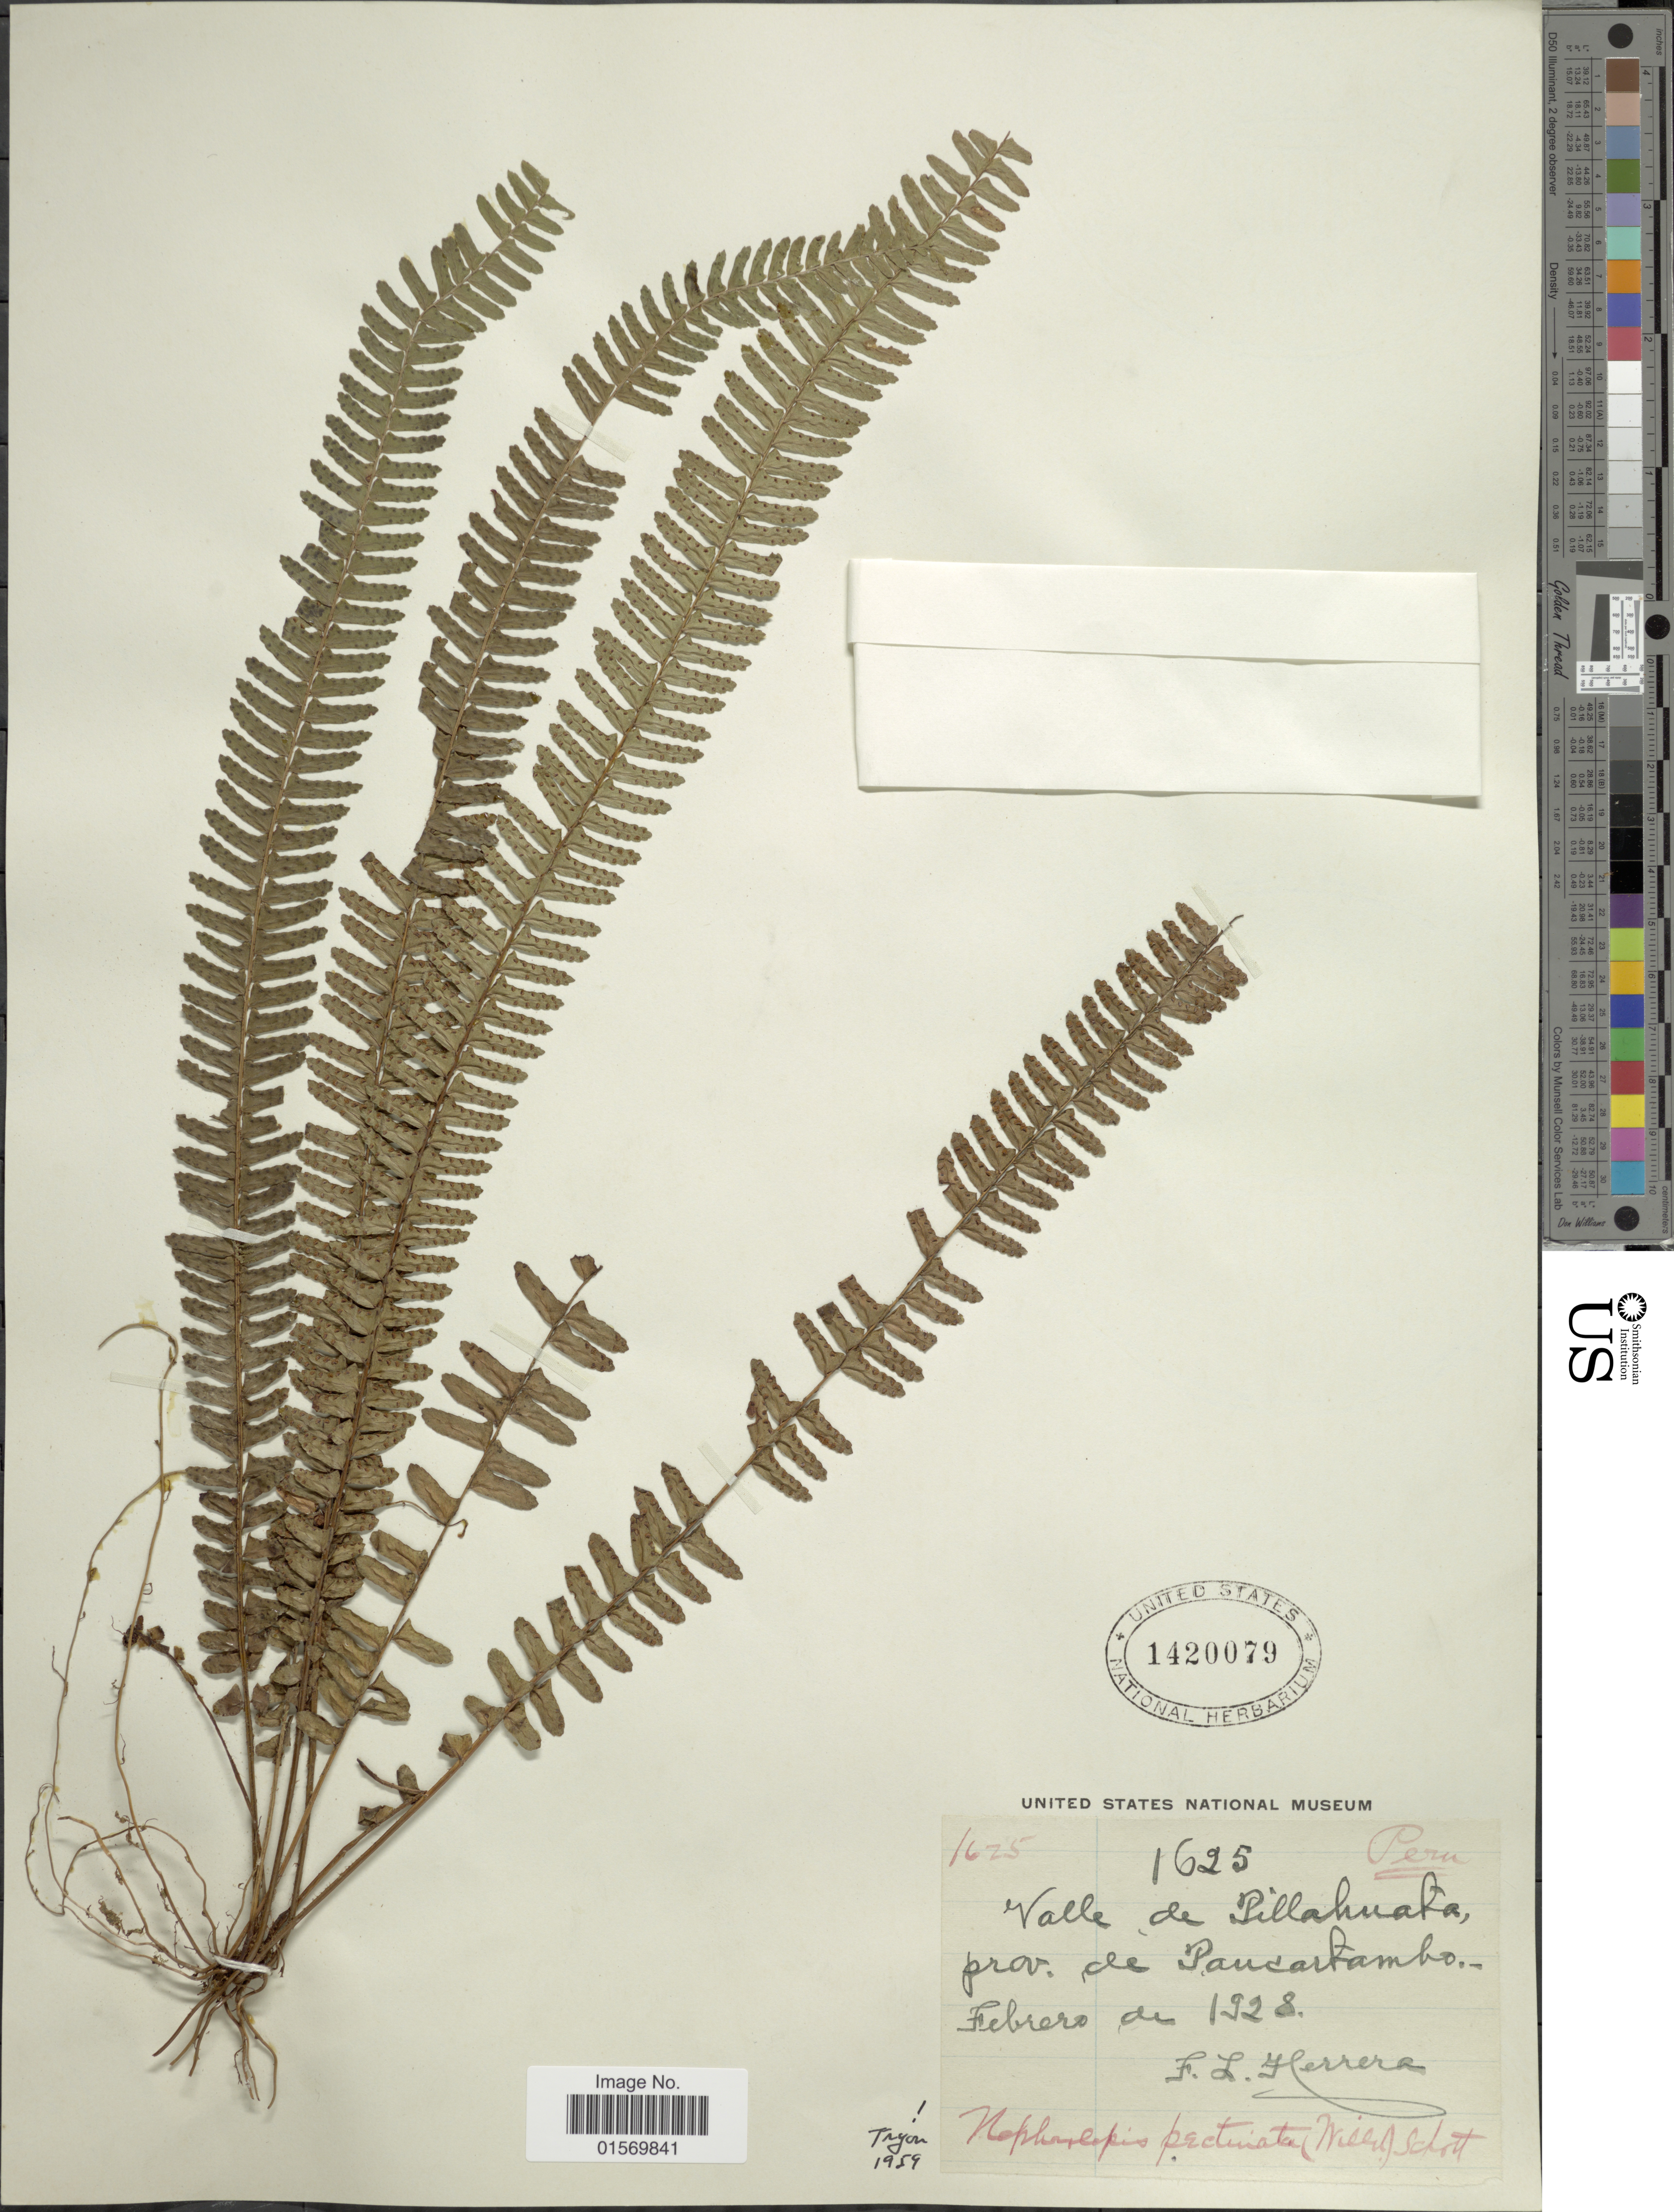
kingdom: Plantae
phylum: Tracheophyta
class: Polypodiopsida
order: Polypodiales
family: Nephrolepidaceae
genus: Nephrolepis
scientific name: Nephrolepis pectinata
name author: (Willd.) Schott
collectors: F. L. Herrera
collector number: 1625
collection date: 1928-02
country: Peru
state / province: Cusco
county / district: Paucartambo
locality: Valle de Pillahuata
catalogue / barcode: US 1420079